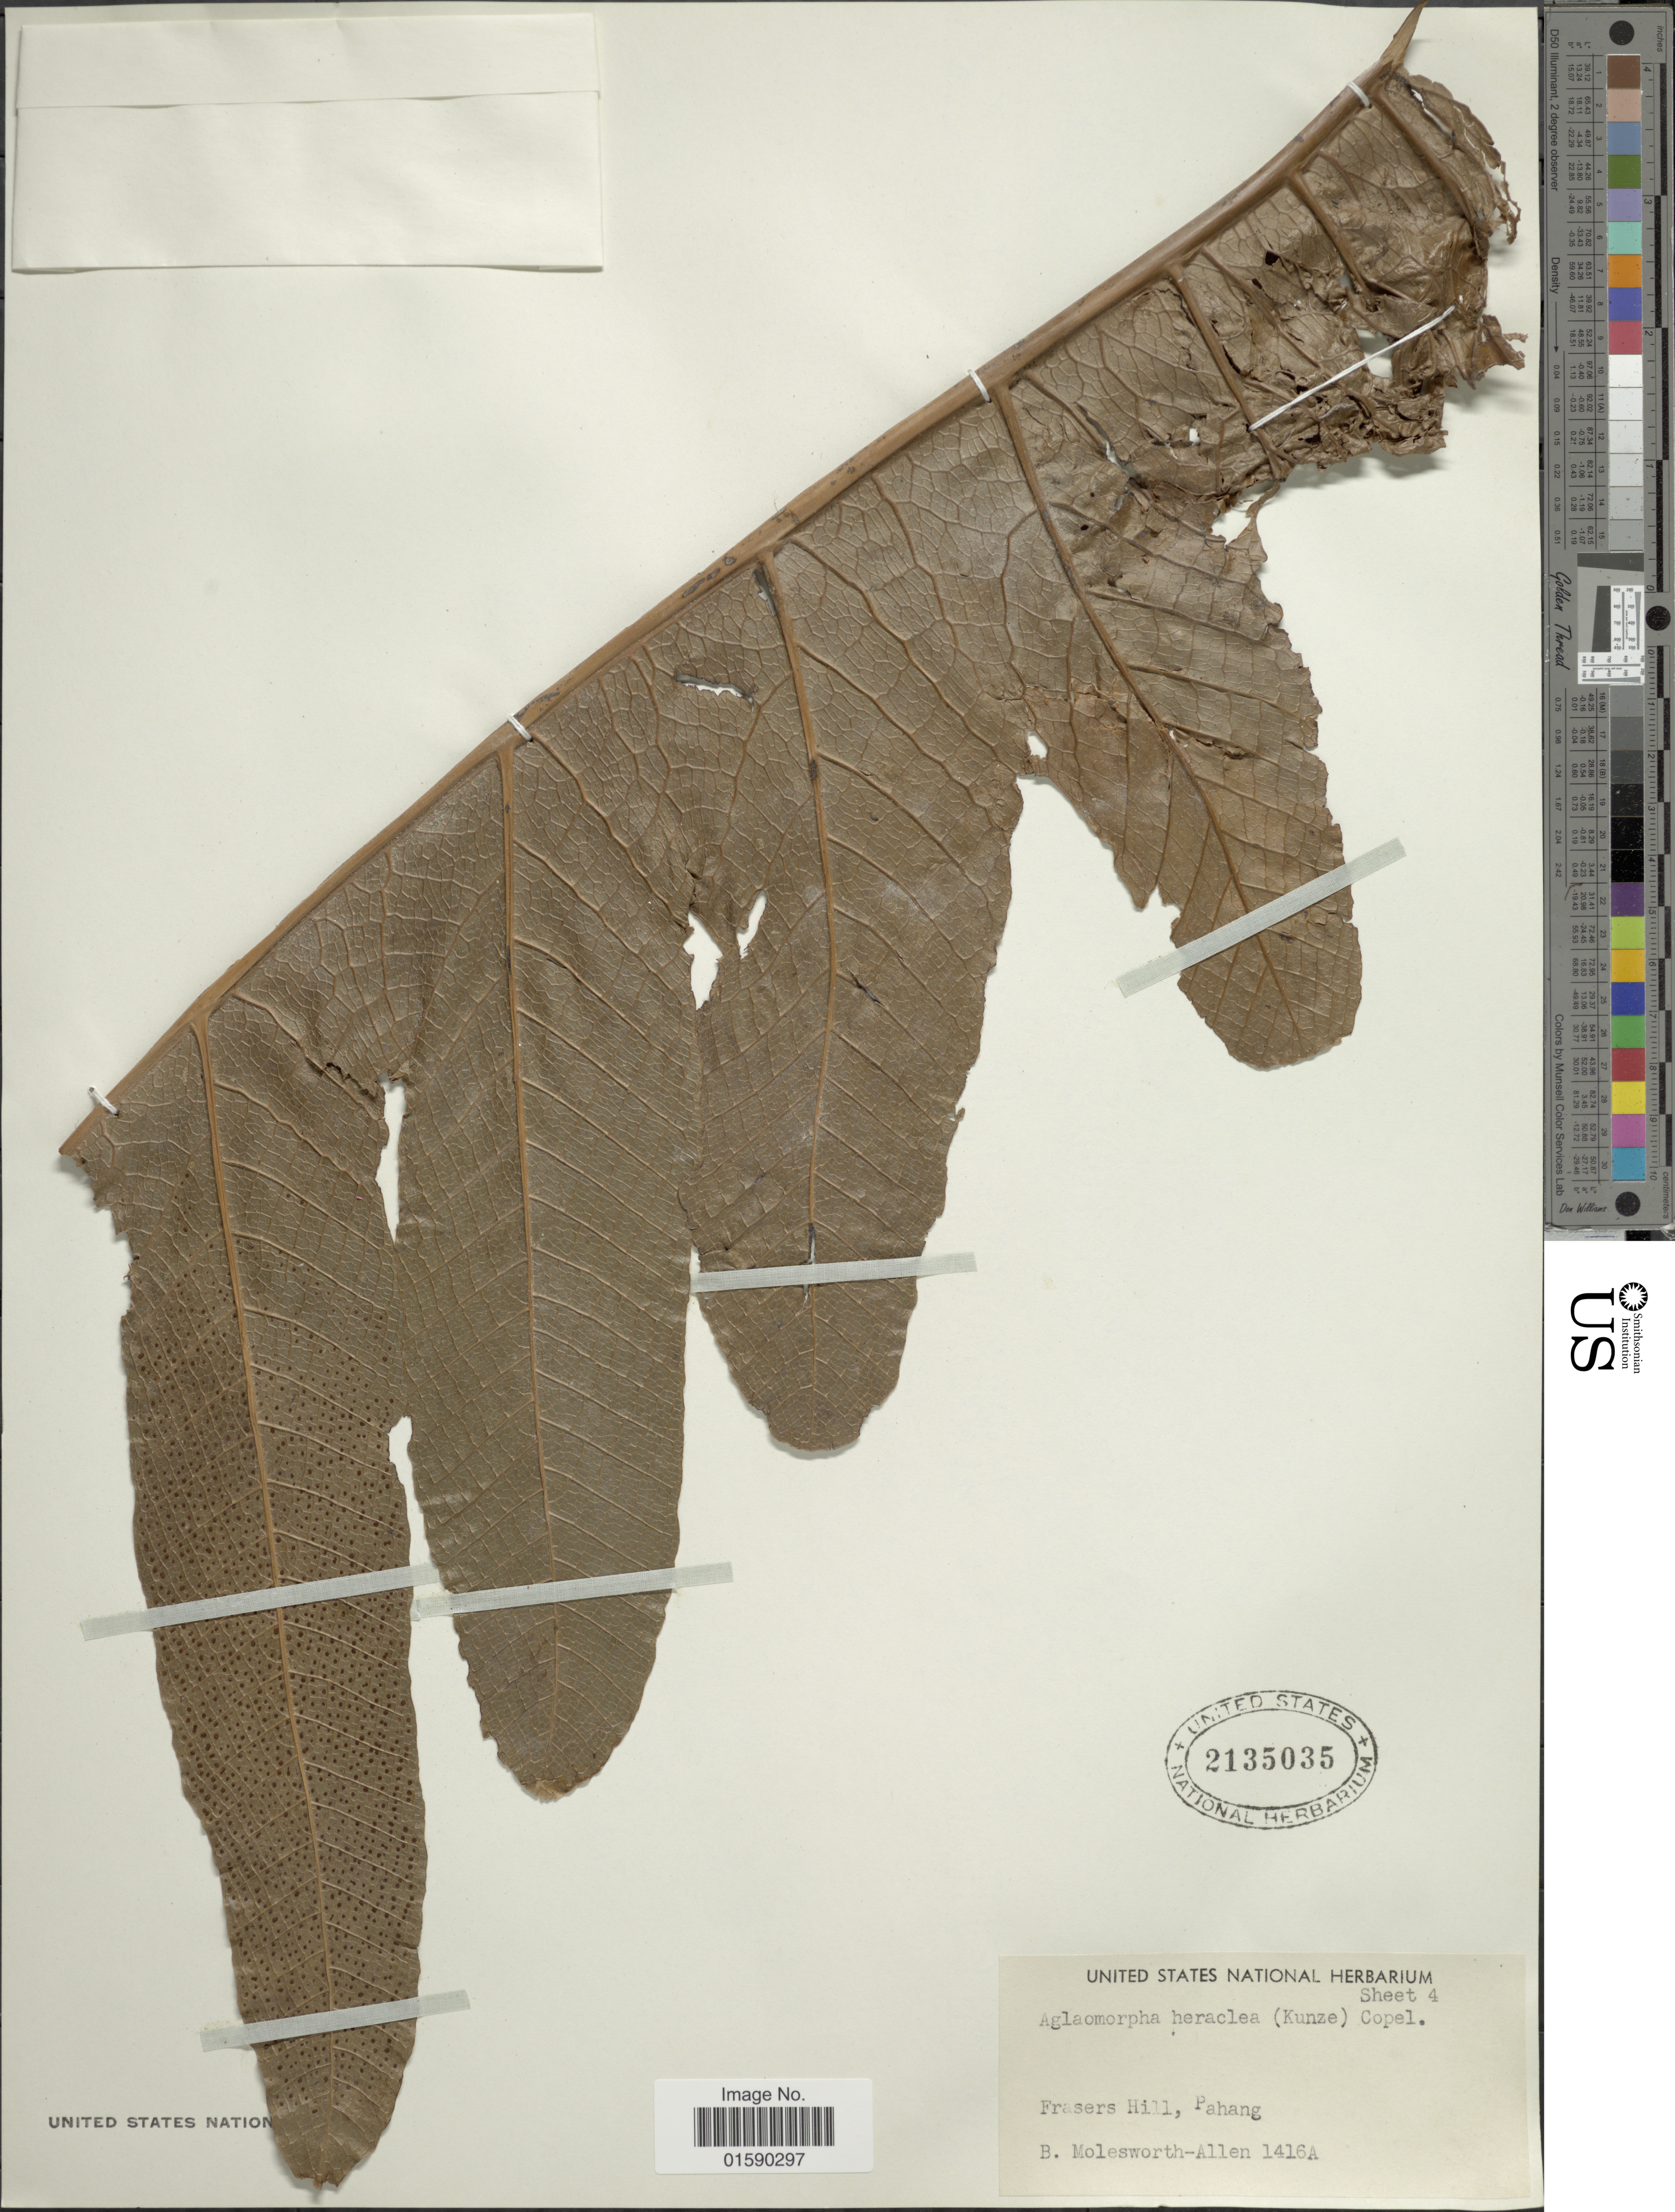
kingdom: Plantae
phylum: Tracheophyta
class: Polypodiopsida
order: Polypodiales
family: Polypodiaceae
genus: Aglaomorpha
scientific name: Aglaomorpha heraclea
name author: (Kunze) Copel.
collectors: B. E. G. Molesworth-Allen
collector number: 1416A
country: Malaysia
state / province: Pahang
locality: Fraser Hill, Pahang.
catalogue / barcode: US 2135035